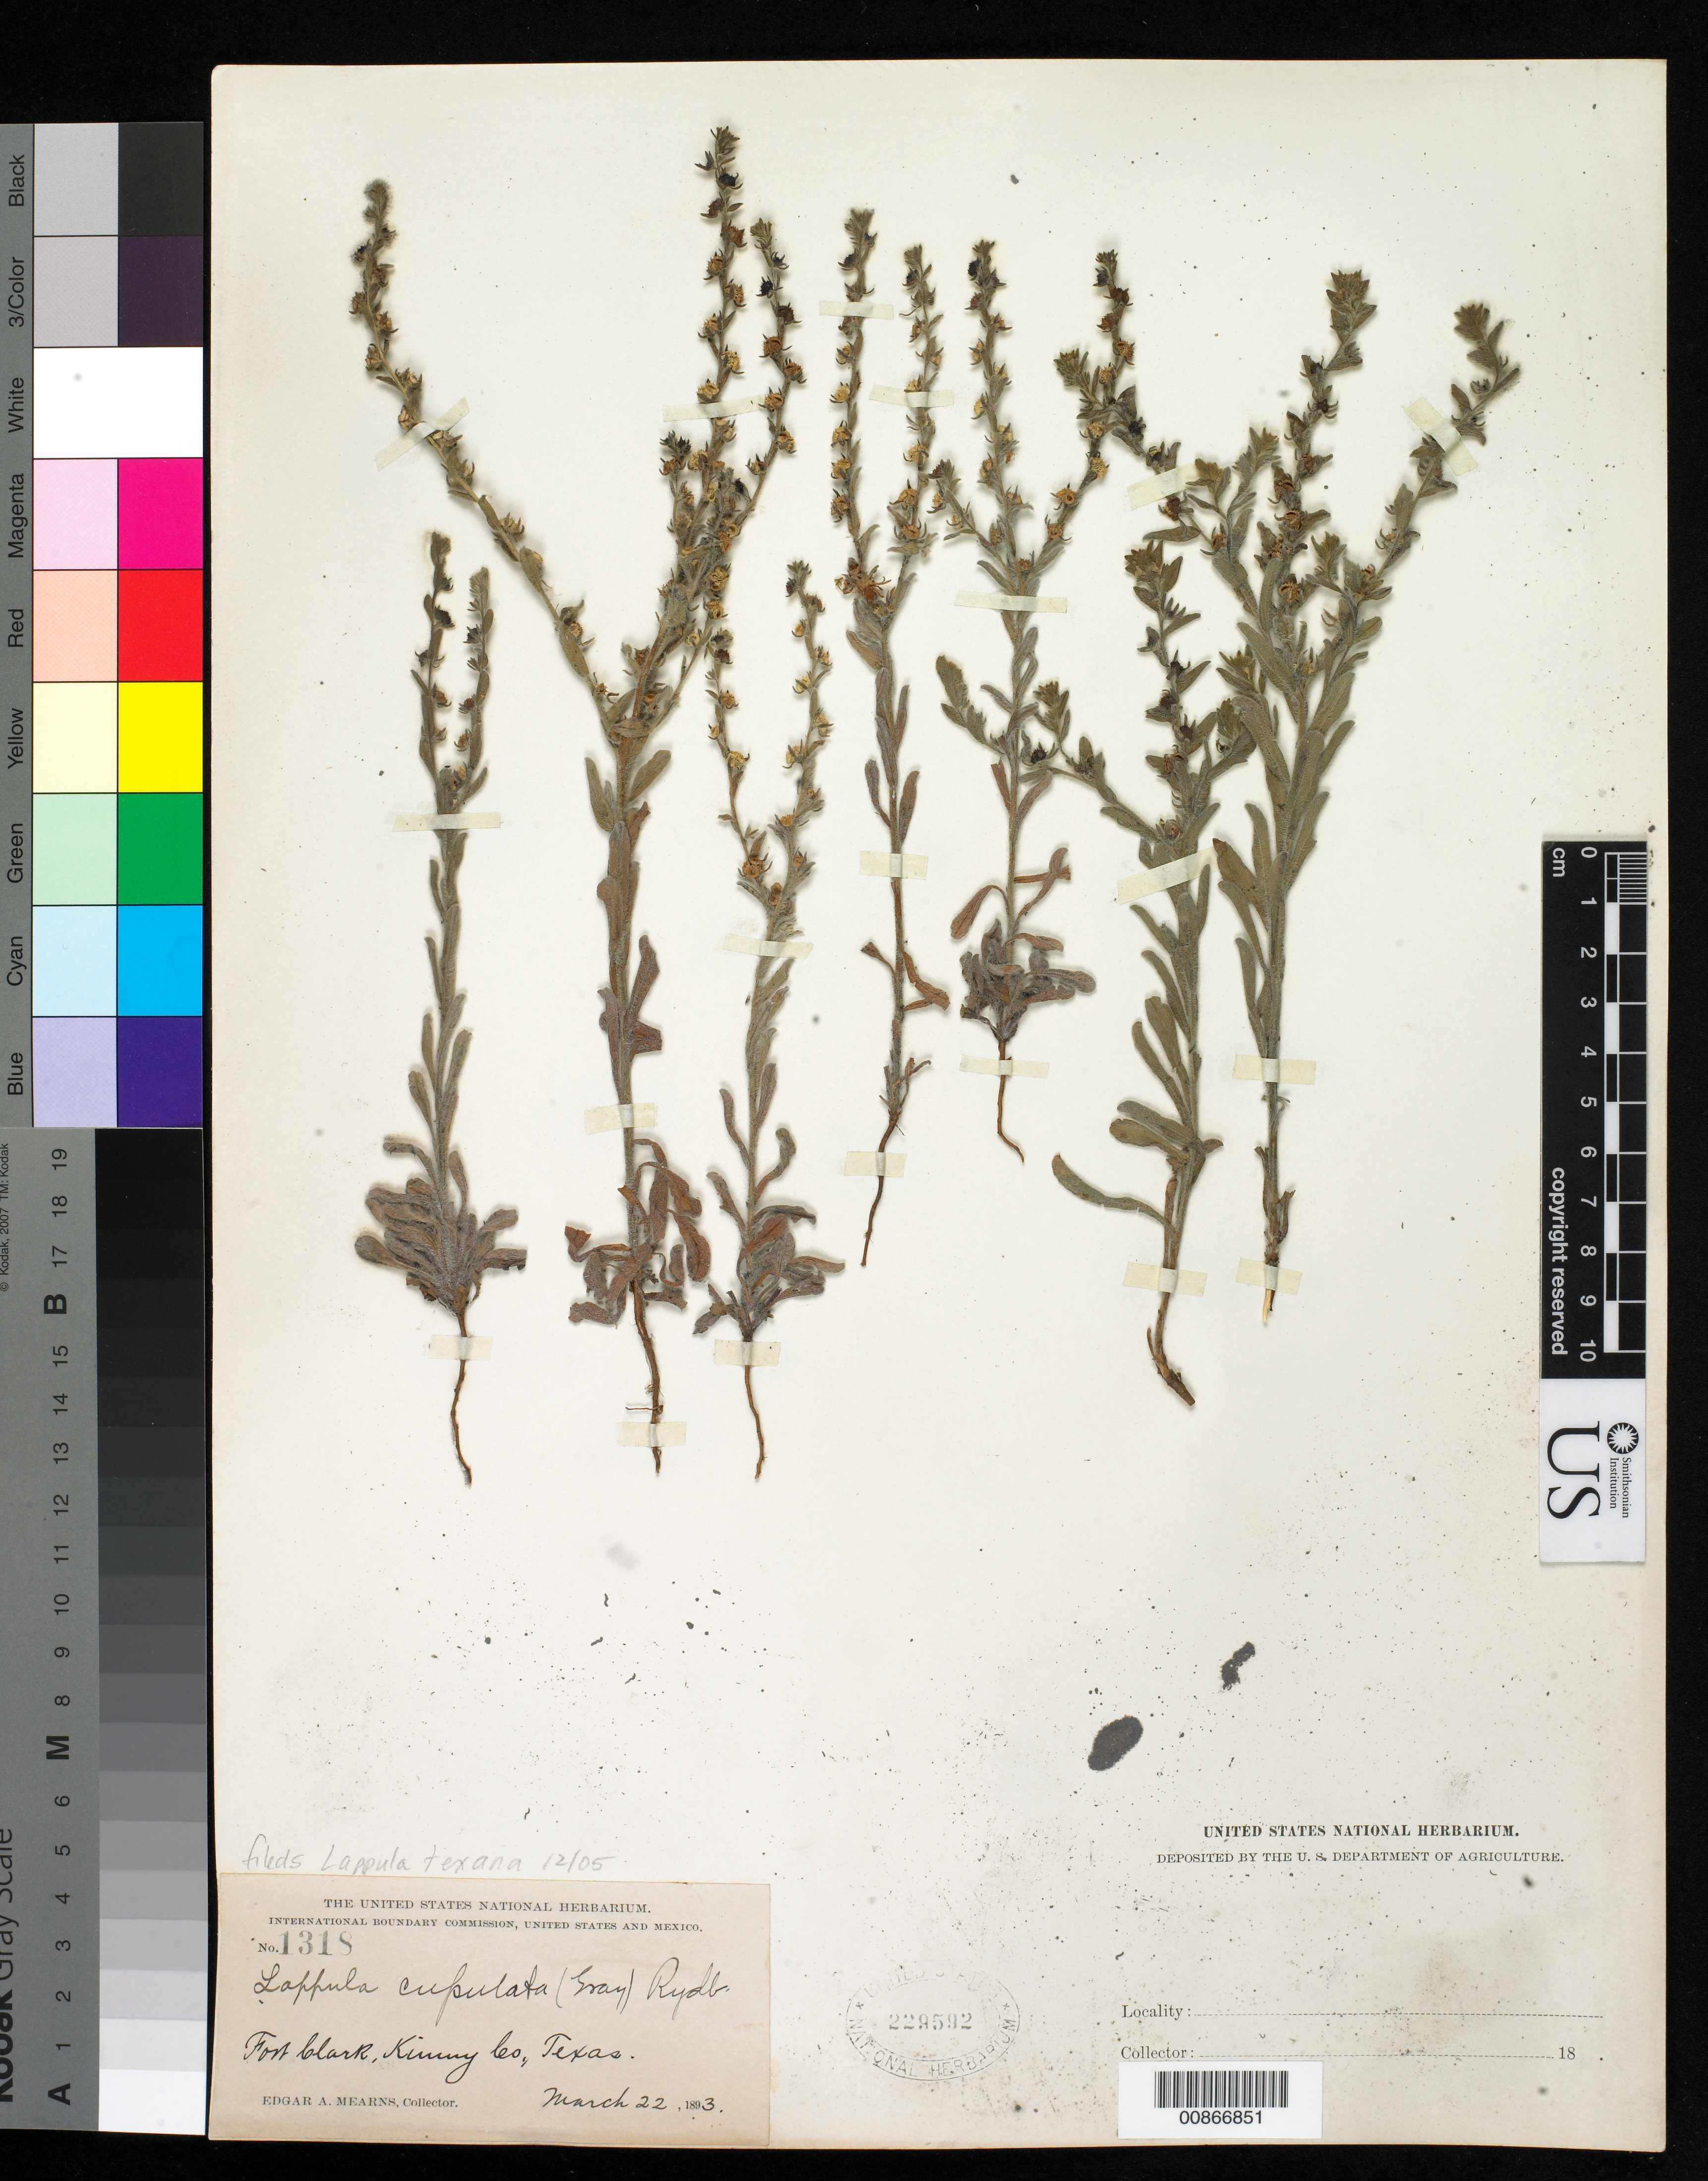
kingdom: Plantae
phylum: Tracheophyta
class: Magnoliopsida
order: Boraginales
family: Boraginaceae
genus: Lappula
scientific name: Lappula texana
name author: (Scheele) Britton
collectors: E. A. Mearns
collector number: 1318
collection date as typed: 22 Mar 1893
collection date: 1893-03-22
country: United States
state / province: Texas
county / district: Kinney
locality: Fort Clark, Kinney County, Texas.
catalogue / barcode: US 229592